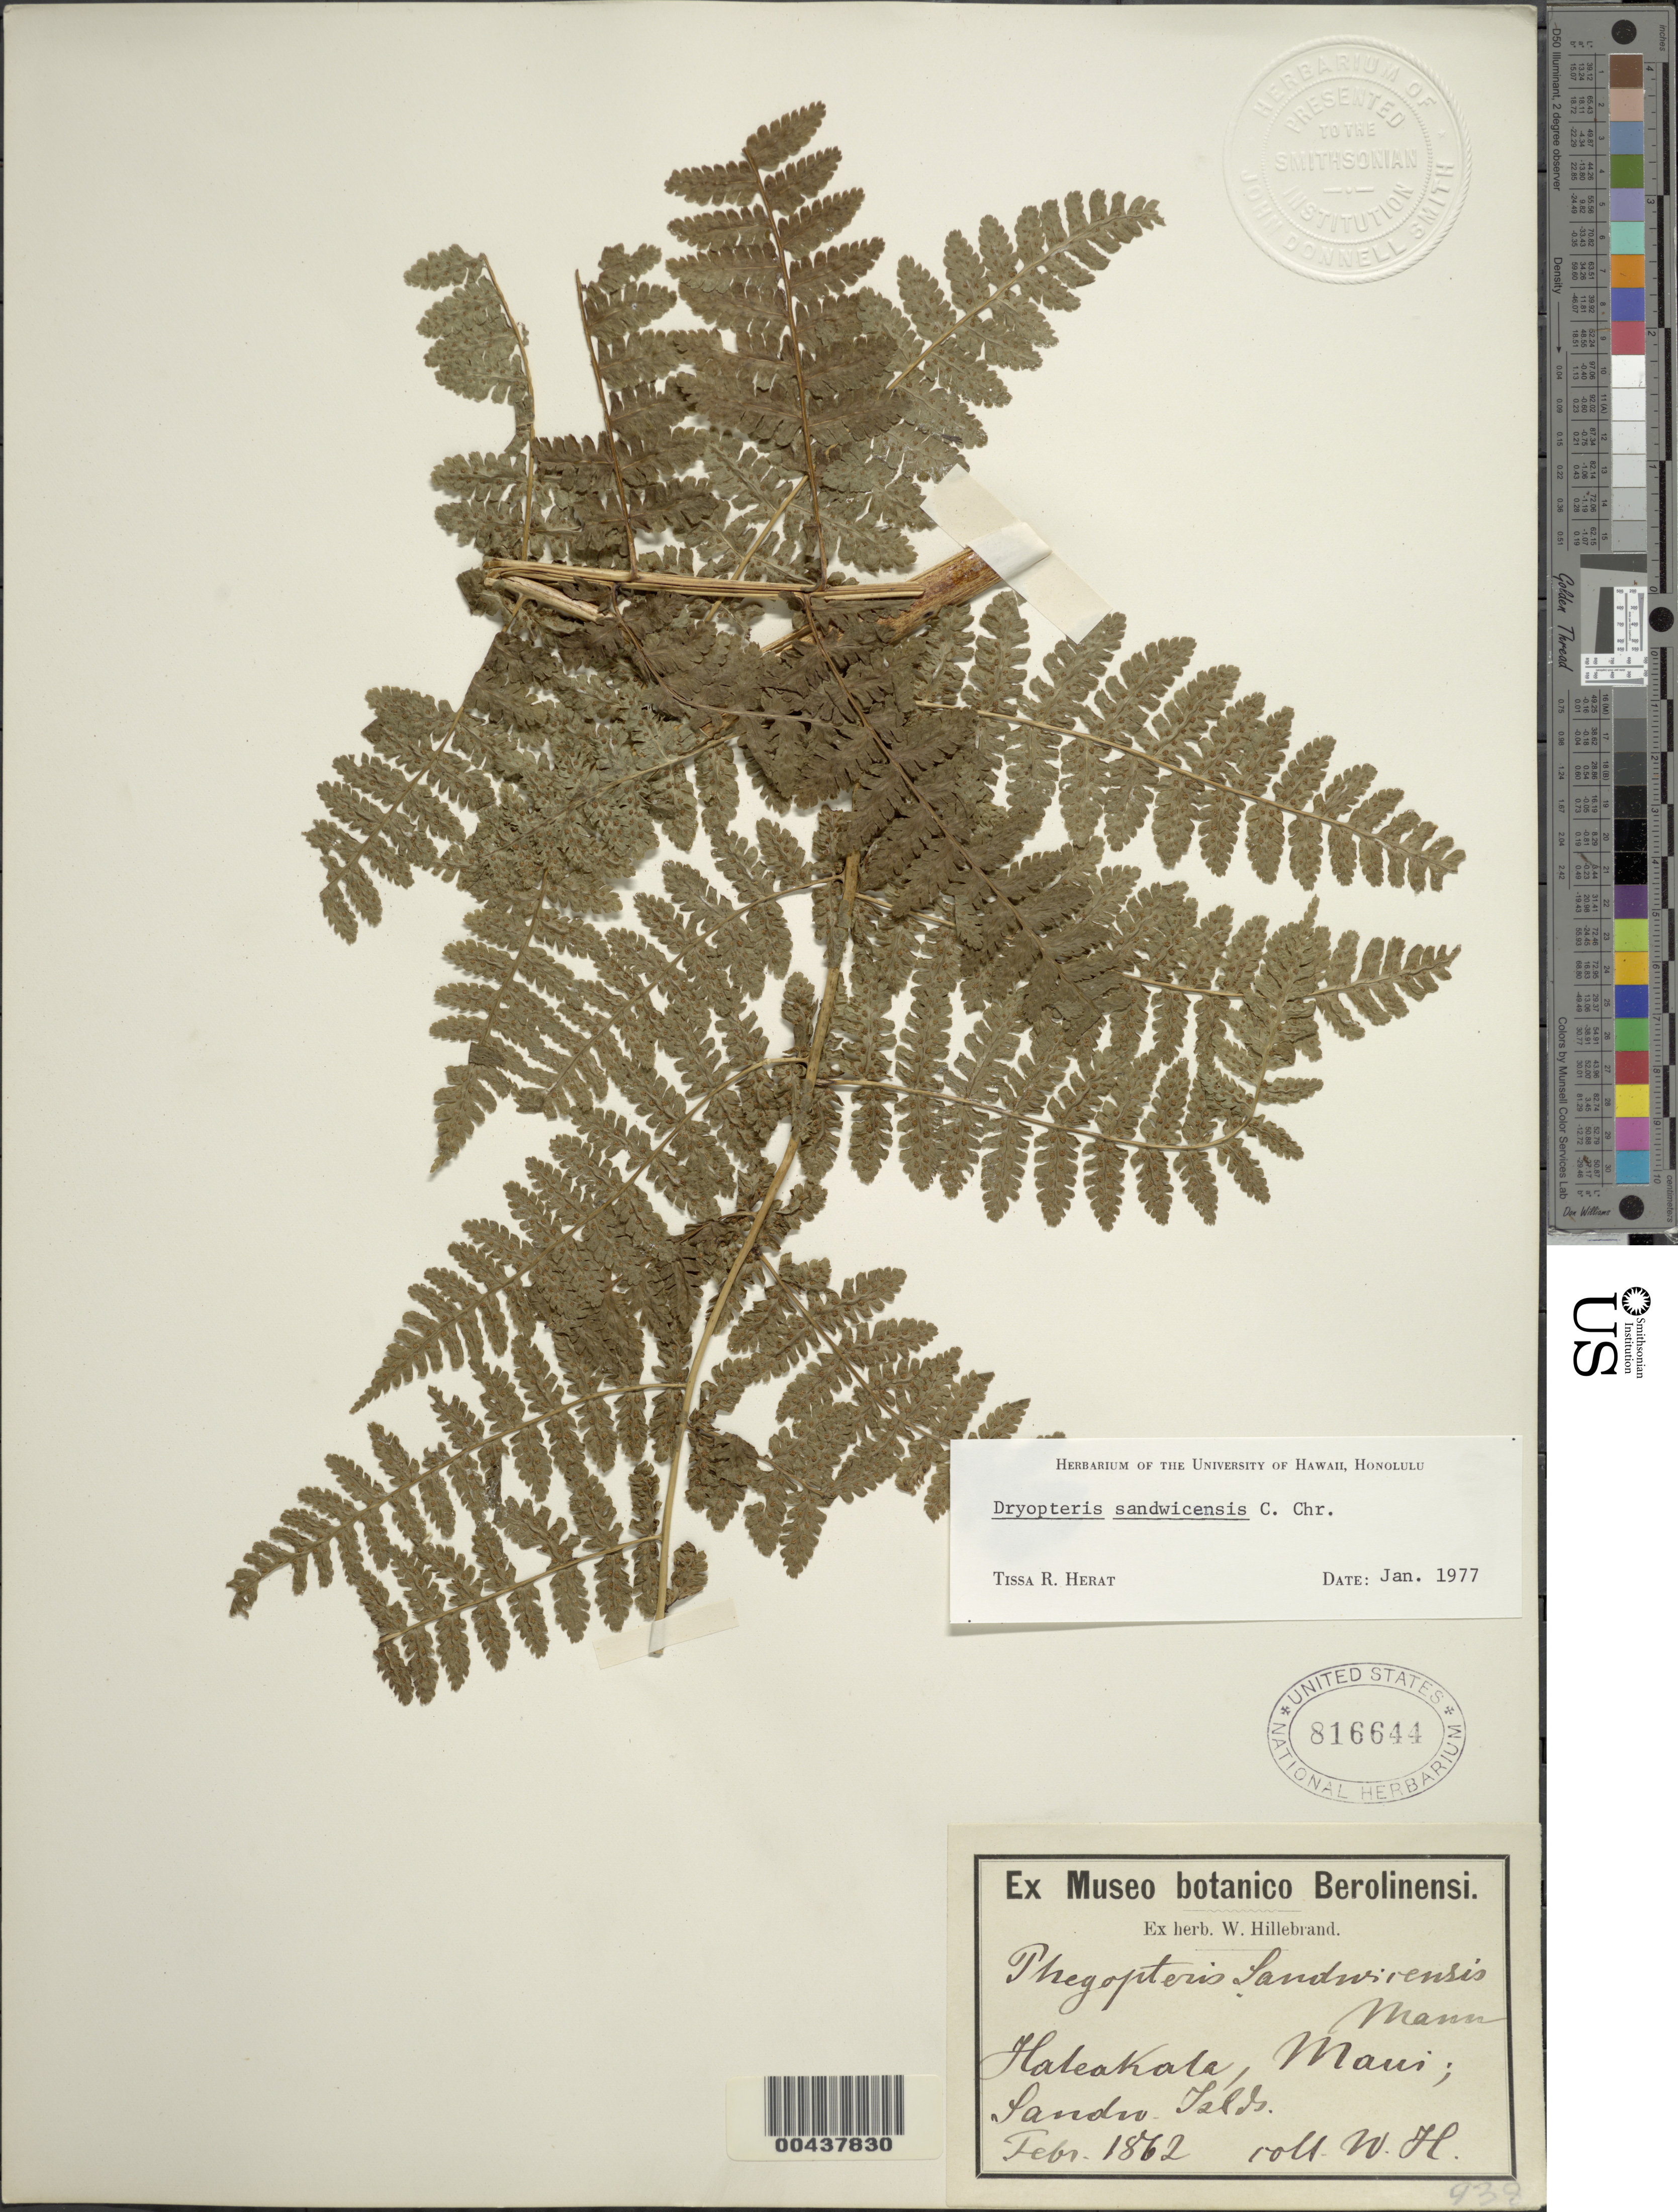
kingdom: Plantae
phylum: Tracheophyta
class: Polypodiopsida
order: Polypodiales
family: Dryopteridaceae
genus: Dryopteris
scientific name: Dryopteris sandwicensis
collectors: W. Hillebrand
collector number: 938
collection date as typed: Feb 1862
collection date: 1862-02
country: United States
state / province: Hawaii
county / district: Maui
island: Maui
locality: Haleakala, Sandw. Islds.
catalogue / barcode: US 816644